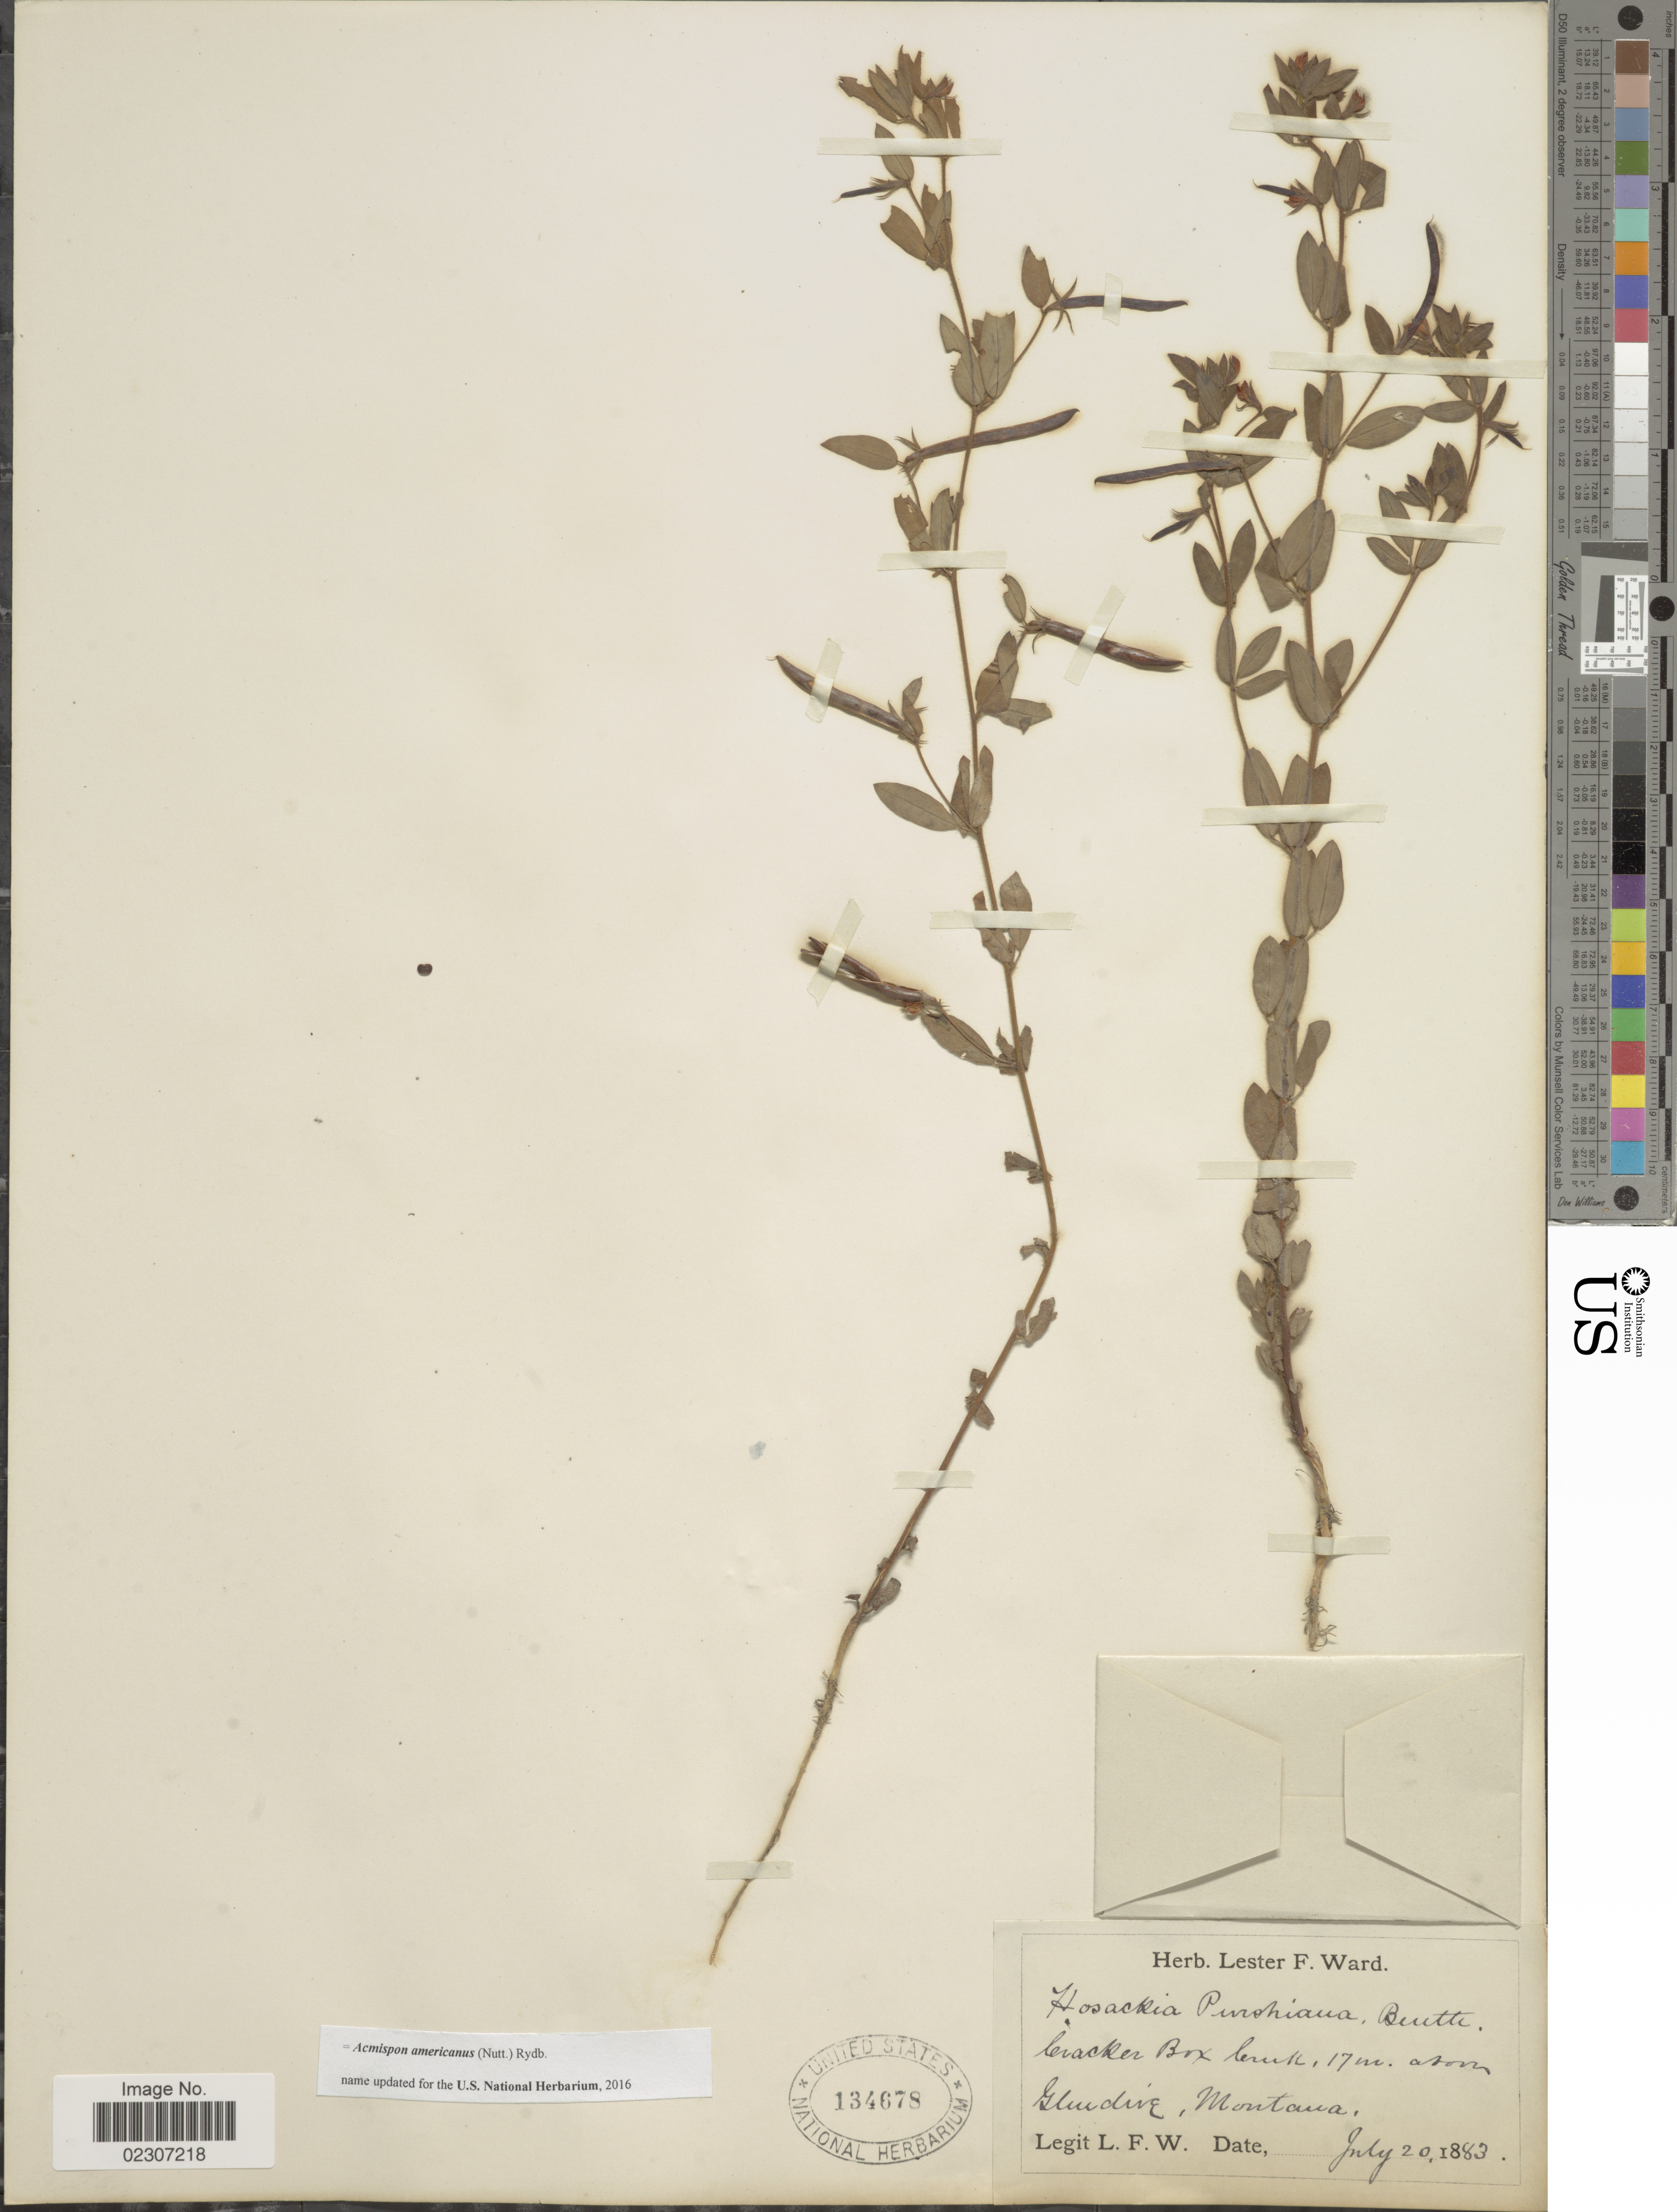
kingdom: Plantae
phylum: Tracheophyta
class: Magnoliopsida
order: Fabales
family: Fabaceae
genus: Acmispon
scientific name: Acmispon americanus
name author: (Nutt.) Rydb.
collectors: L. F. Ward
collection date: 1883-07-20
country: United States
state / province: Montana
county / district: Dawson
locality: Cracker Box Creek, 17 mi. above Glendive.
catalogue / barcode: US 134678